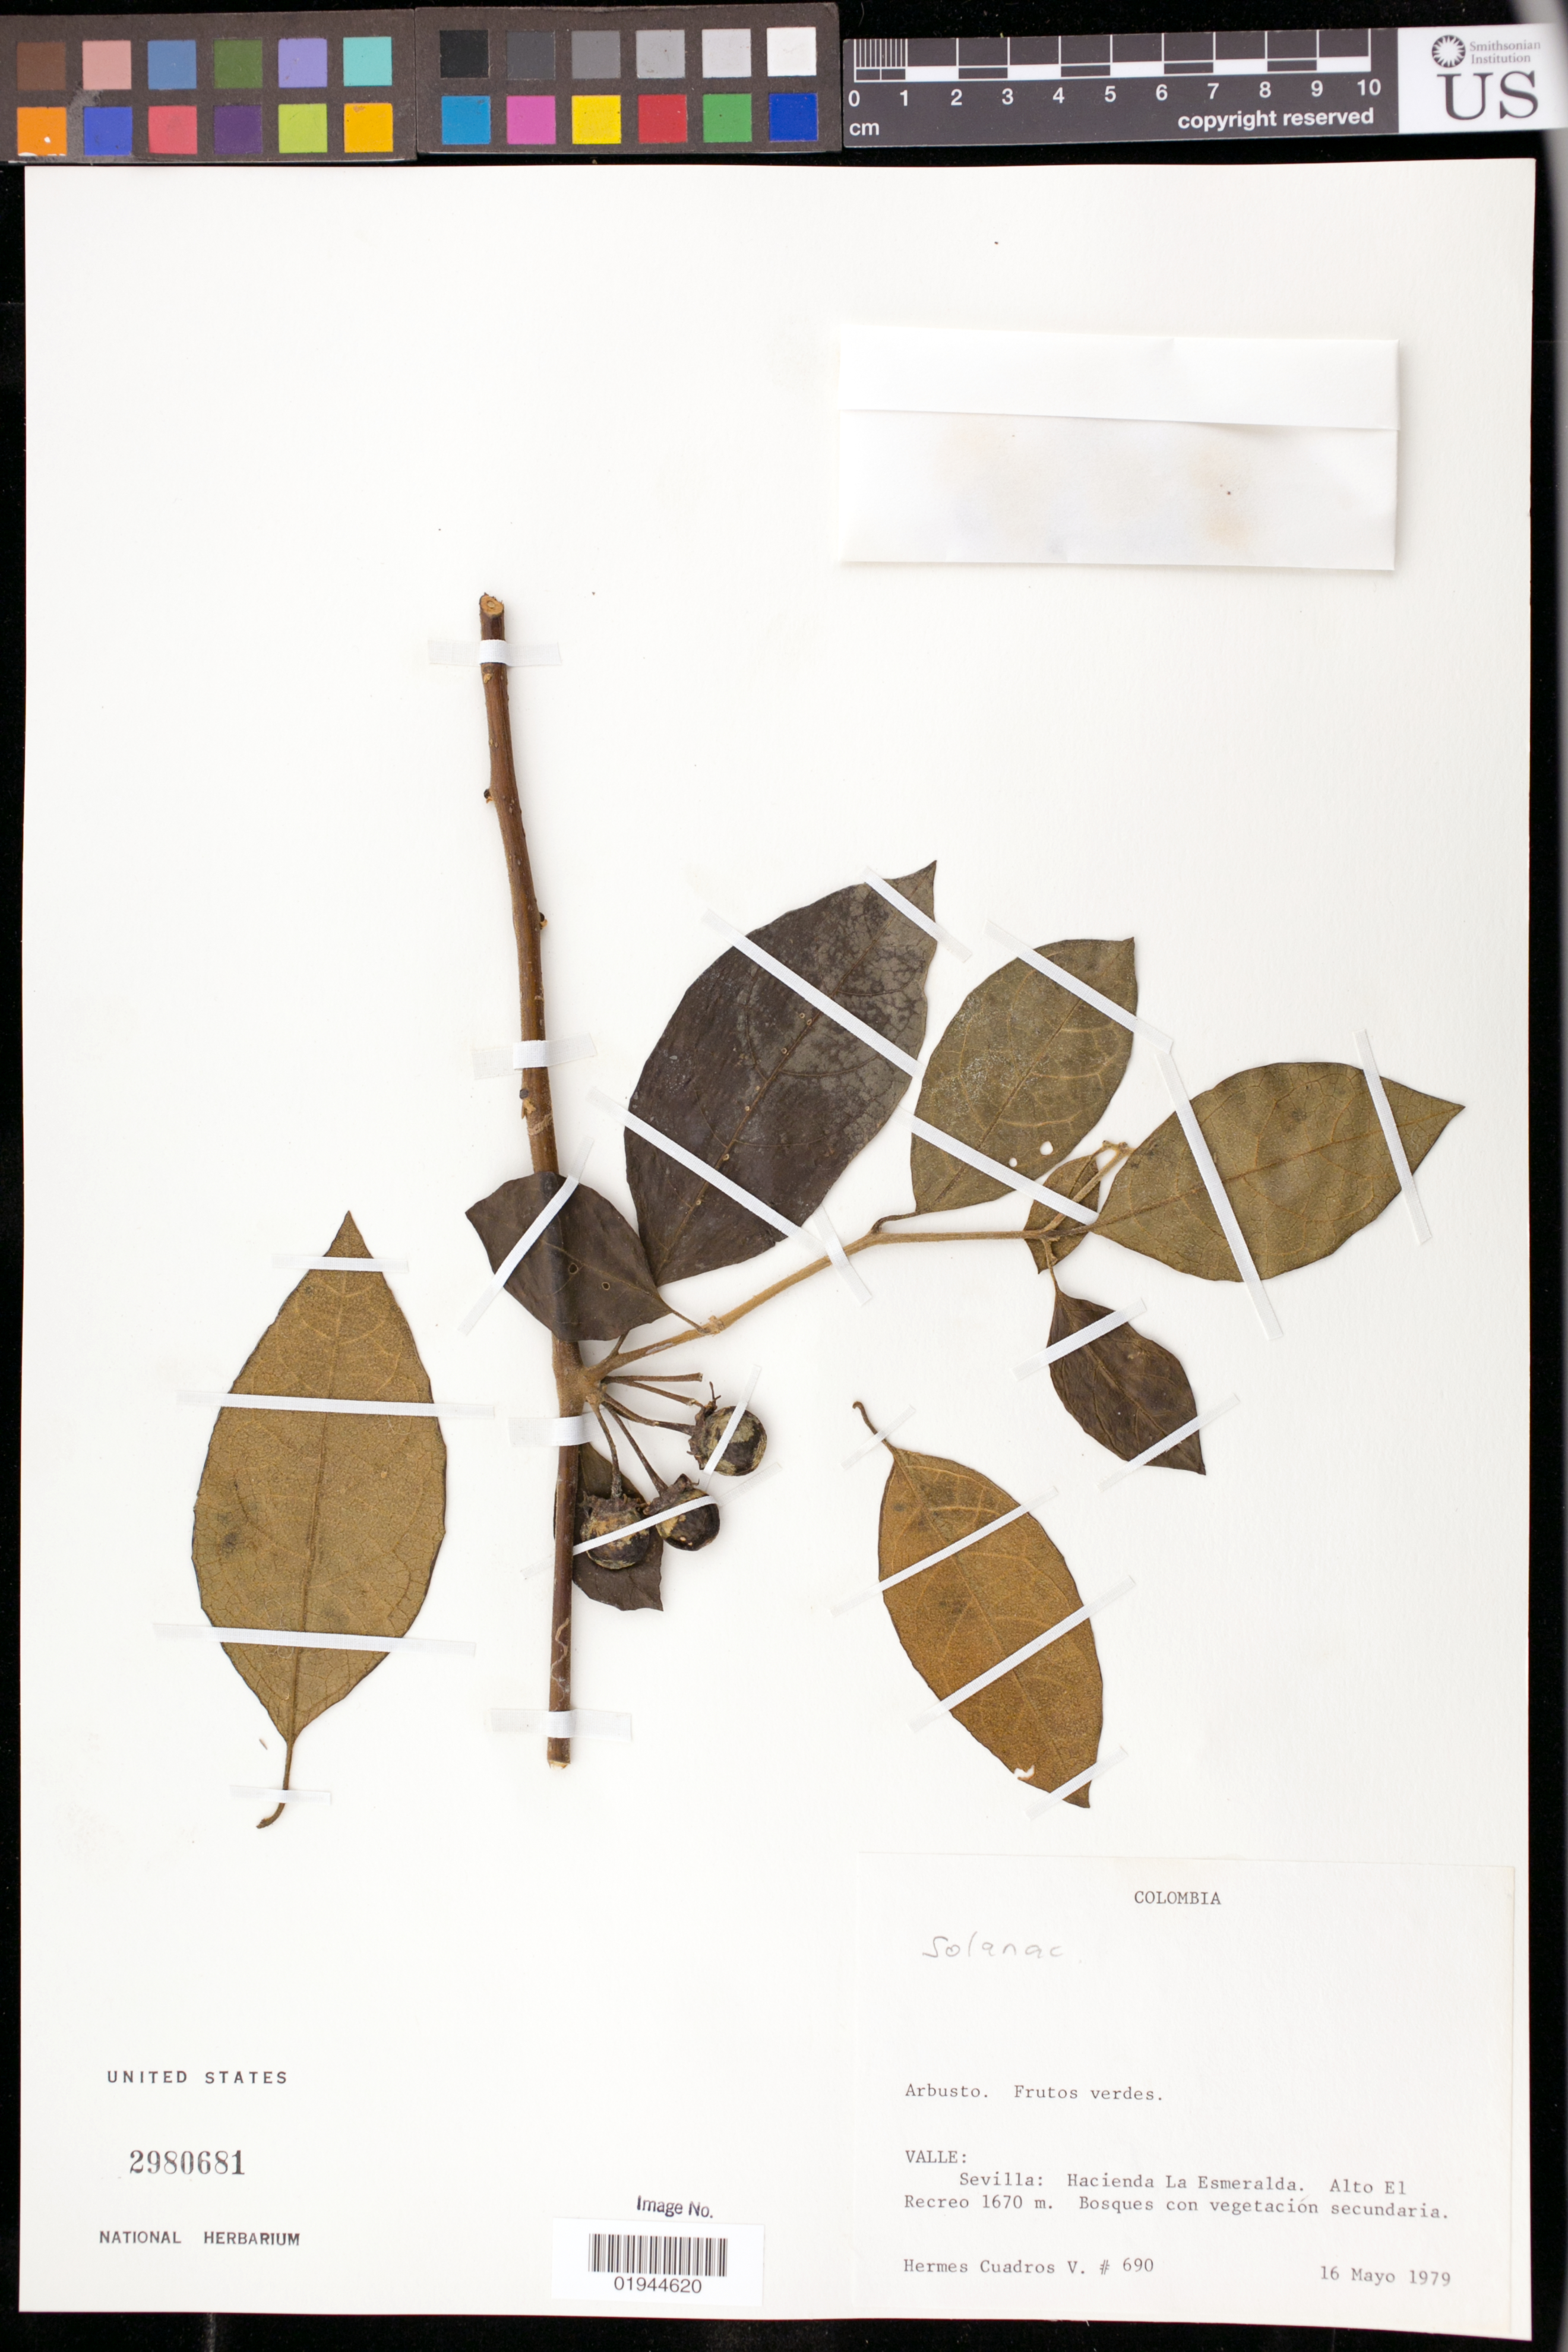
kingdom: Plantae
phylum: Tracheophyta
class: Magnoliopsida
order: Solanales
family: Solanaceae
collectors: H. Cuadros V.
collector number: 690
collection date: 1979-05-16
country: Colombia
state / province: Valle del Cauca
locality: Valle: Sevilla: Hacienda La Esmeralda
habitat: bosques con vegetacion secundaria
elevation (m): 1670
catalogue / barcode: US 2980681